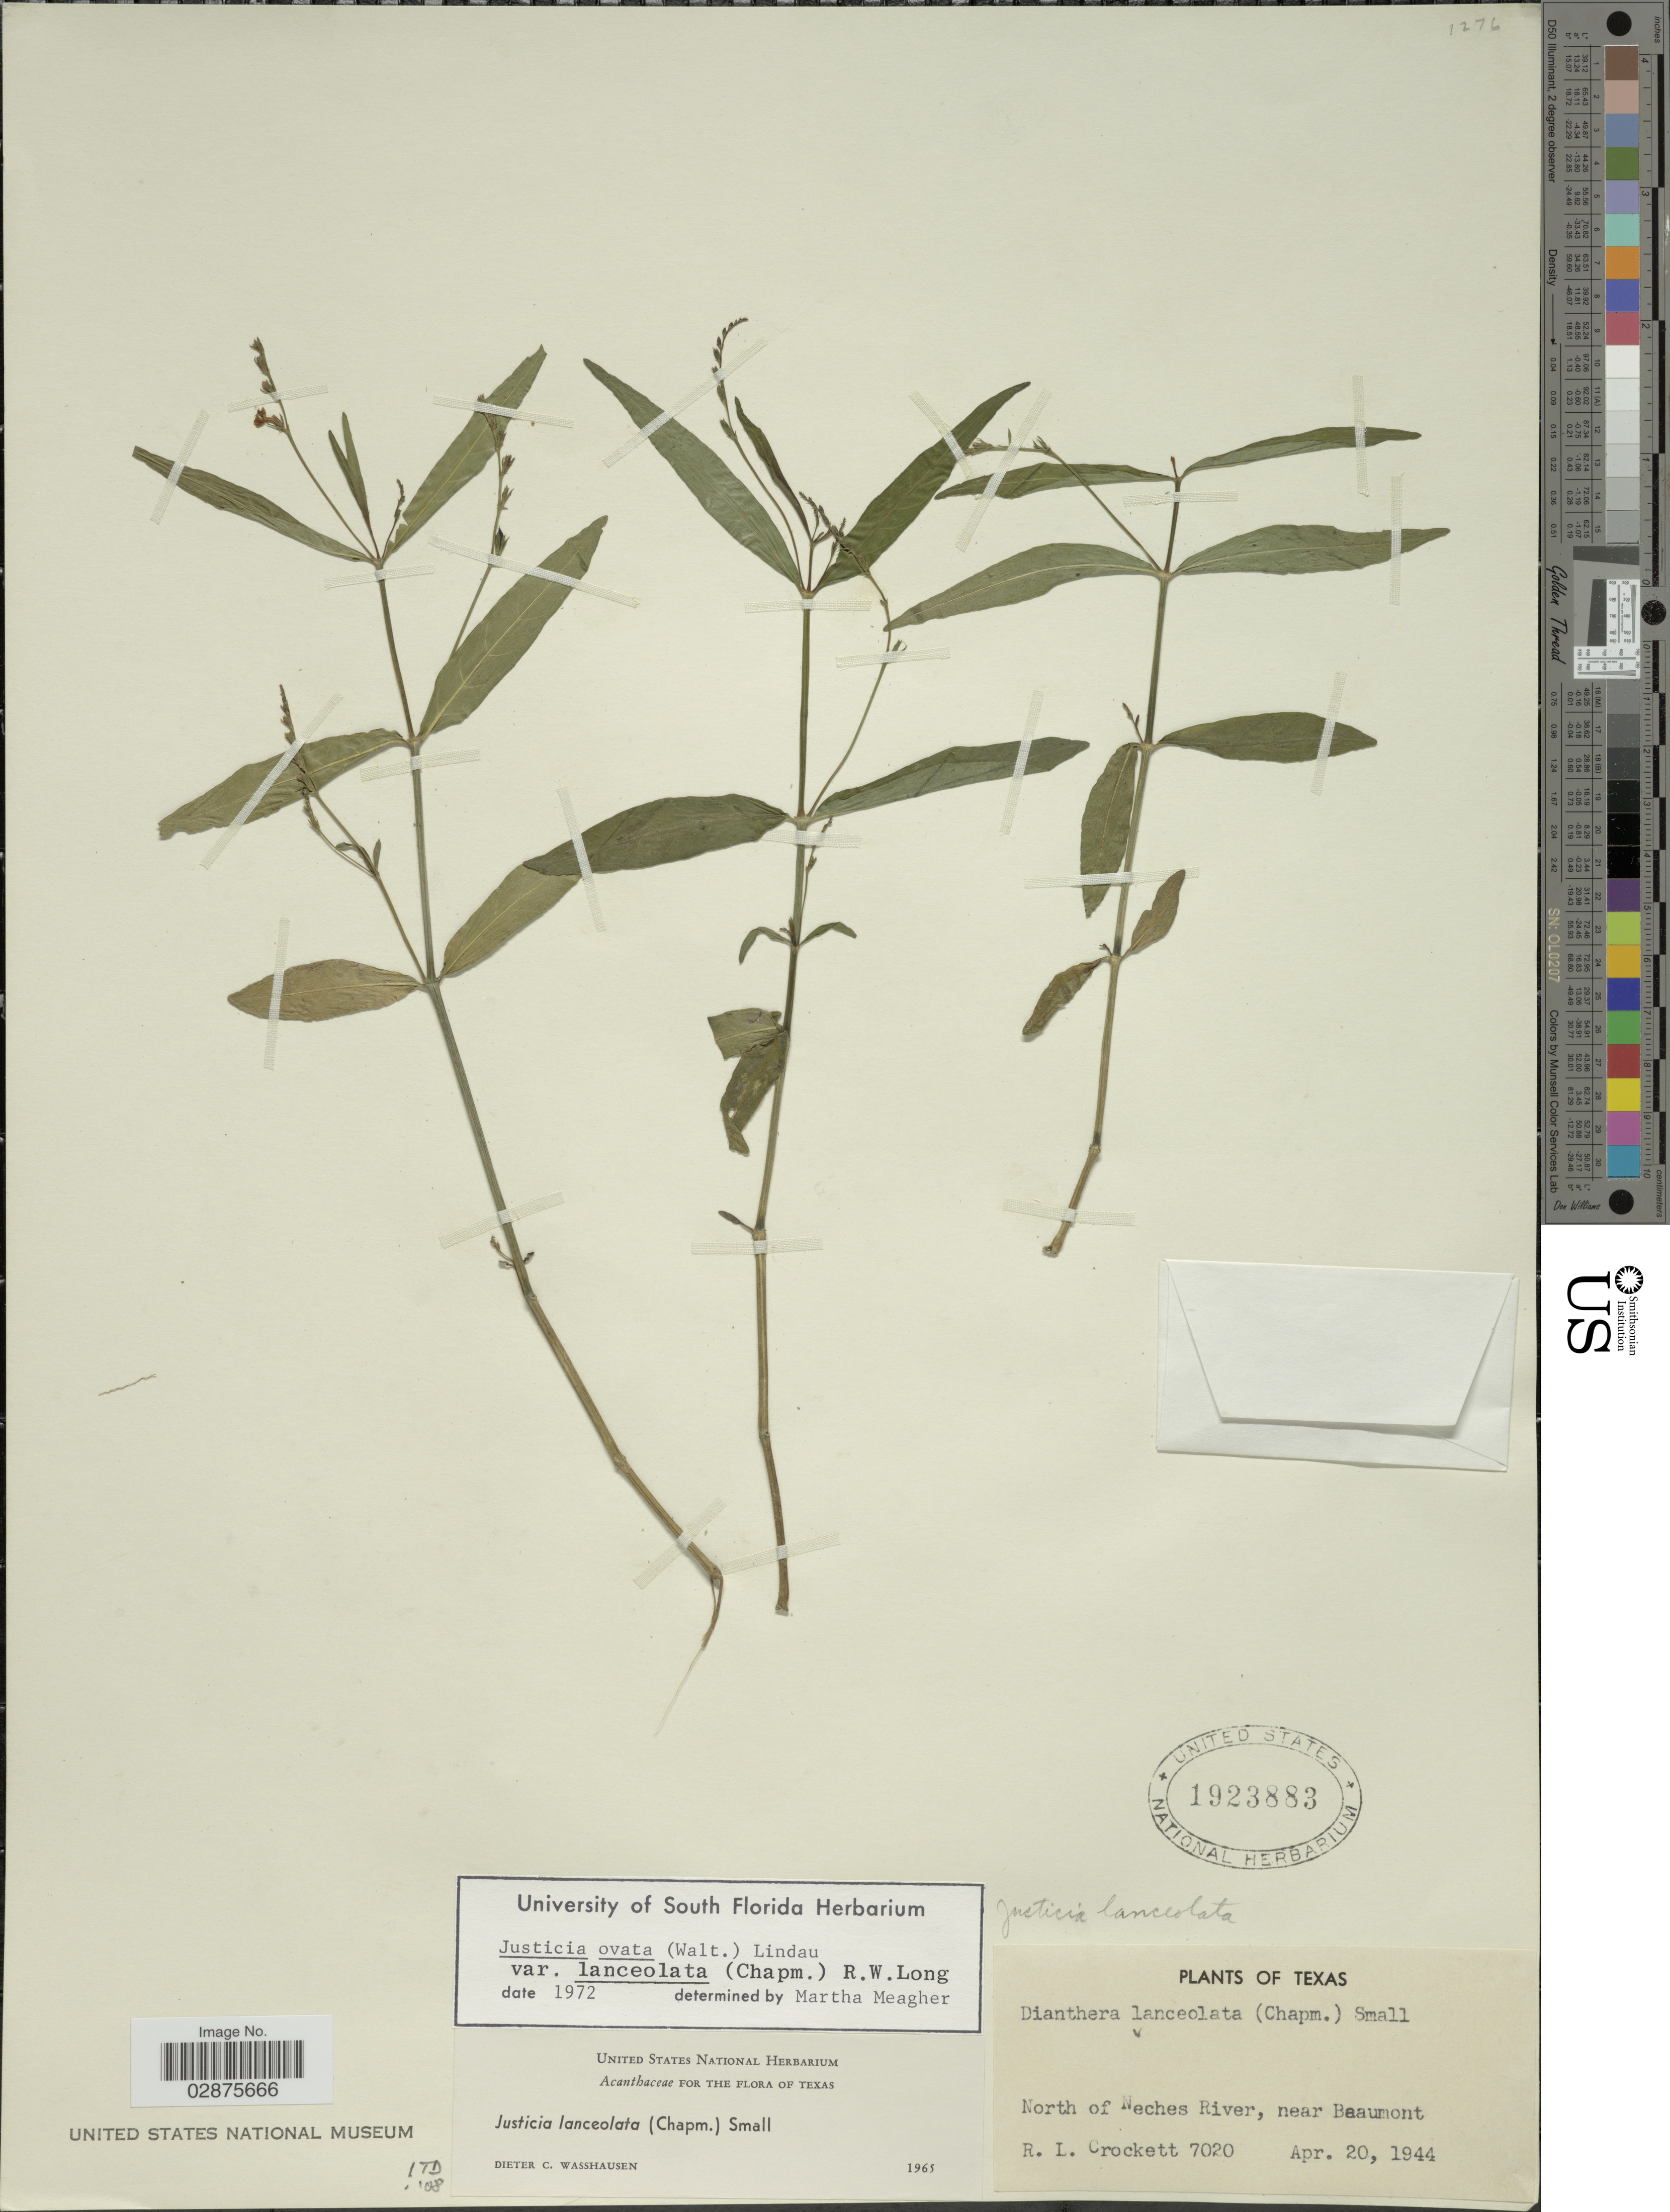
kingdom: Plantae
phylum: Tracheophyta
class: Magnoliopsida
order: Lamiales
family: Acanthaceae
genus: Justicia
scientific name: Justicia lanceolata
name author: (Chapm.) Small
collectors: R. Crockett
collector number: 7020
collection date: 1944-04-20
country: United States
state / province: Texas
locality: North of Neches Rivers, near Beaumont.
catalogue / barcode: US 1923883